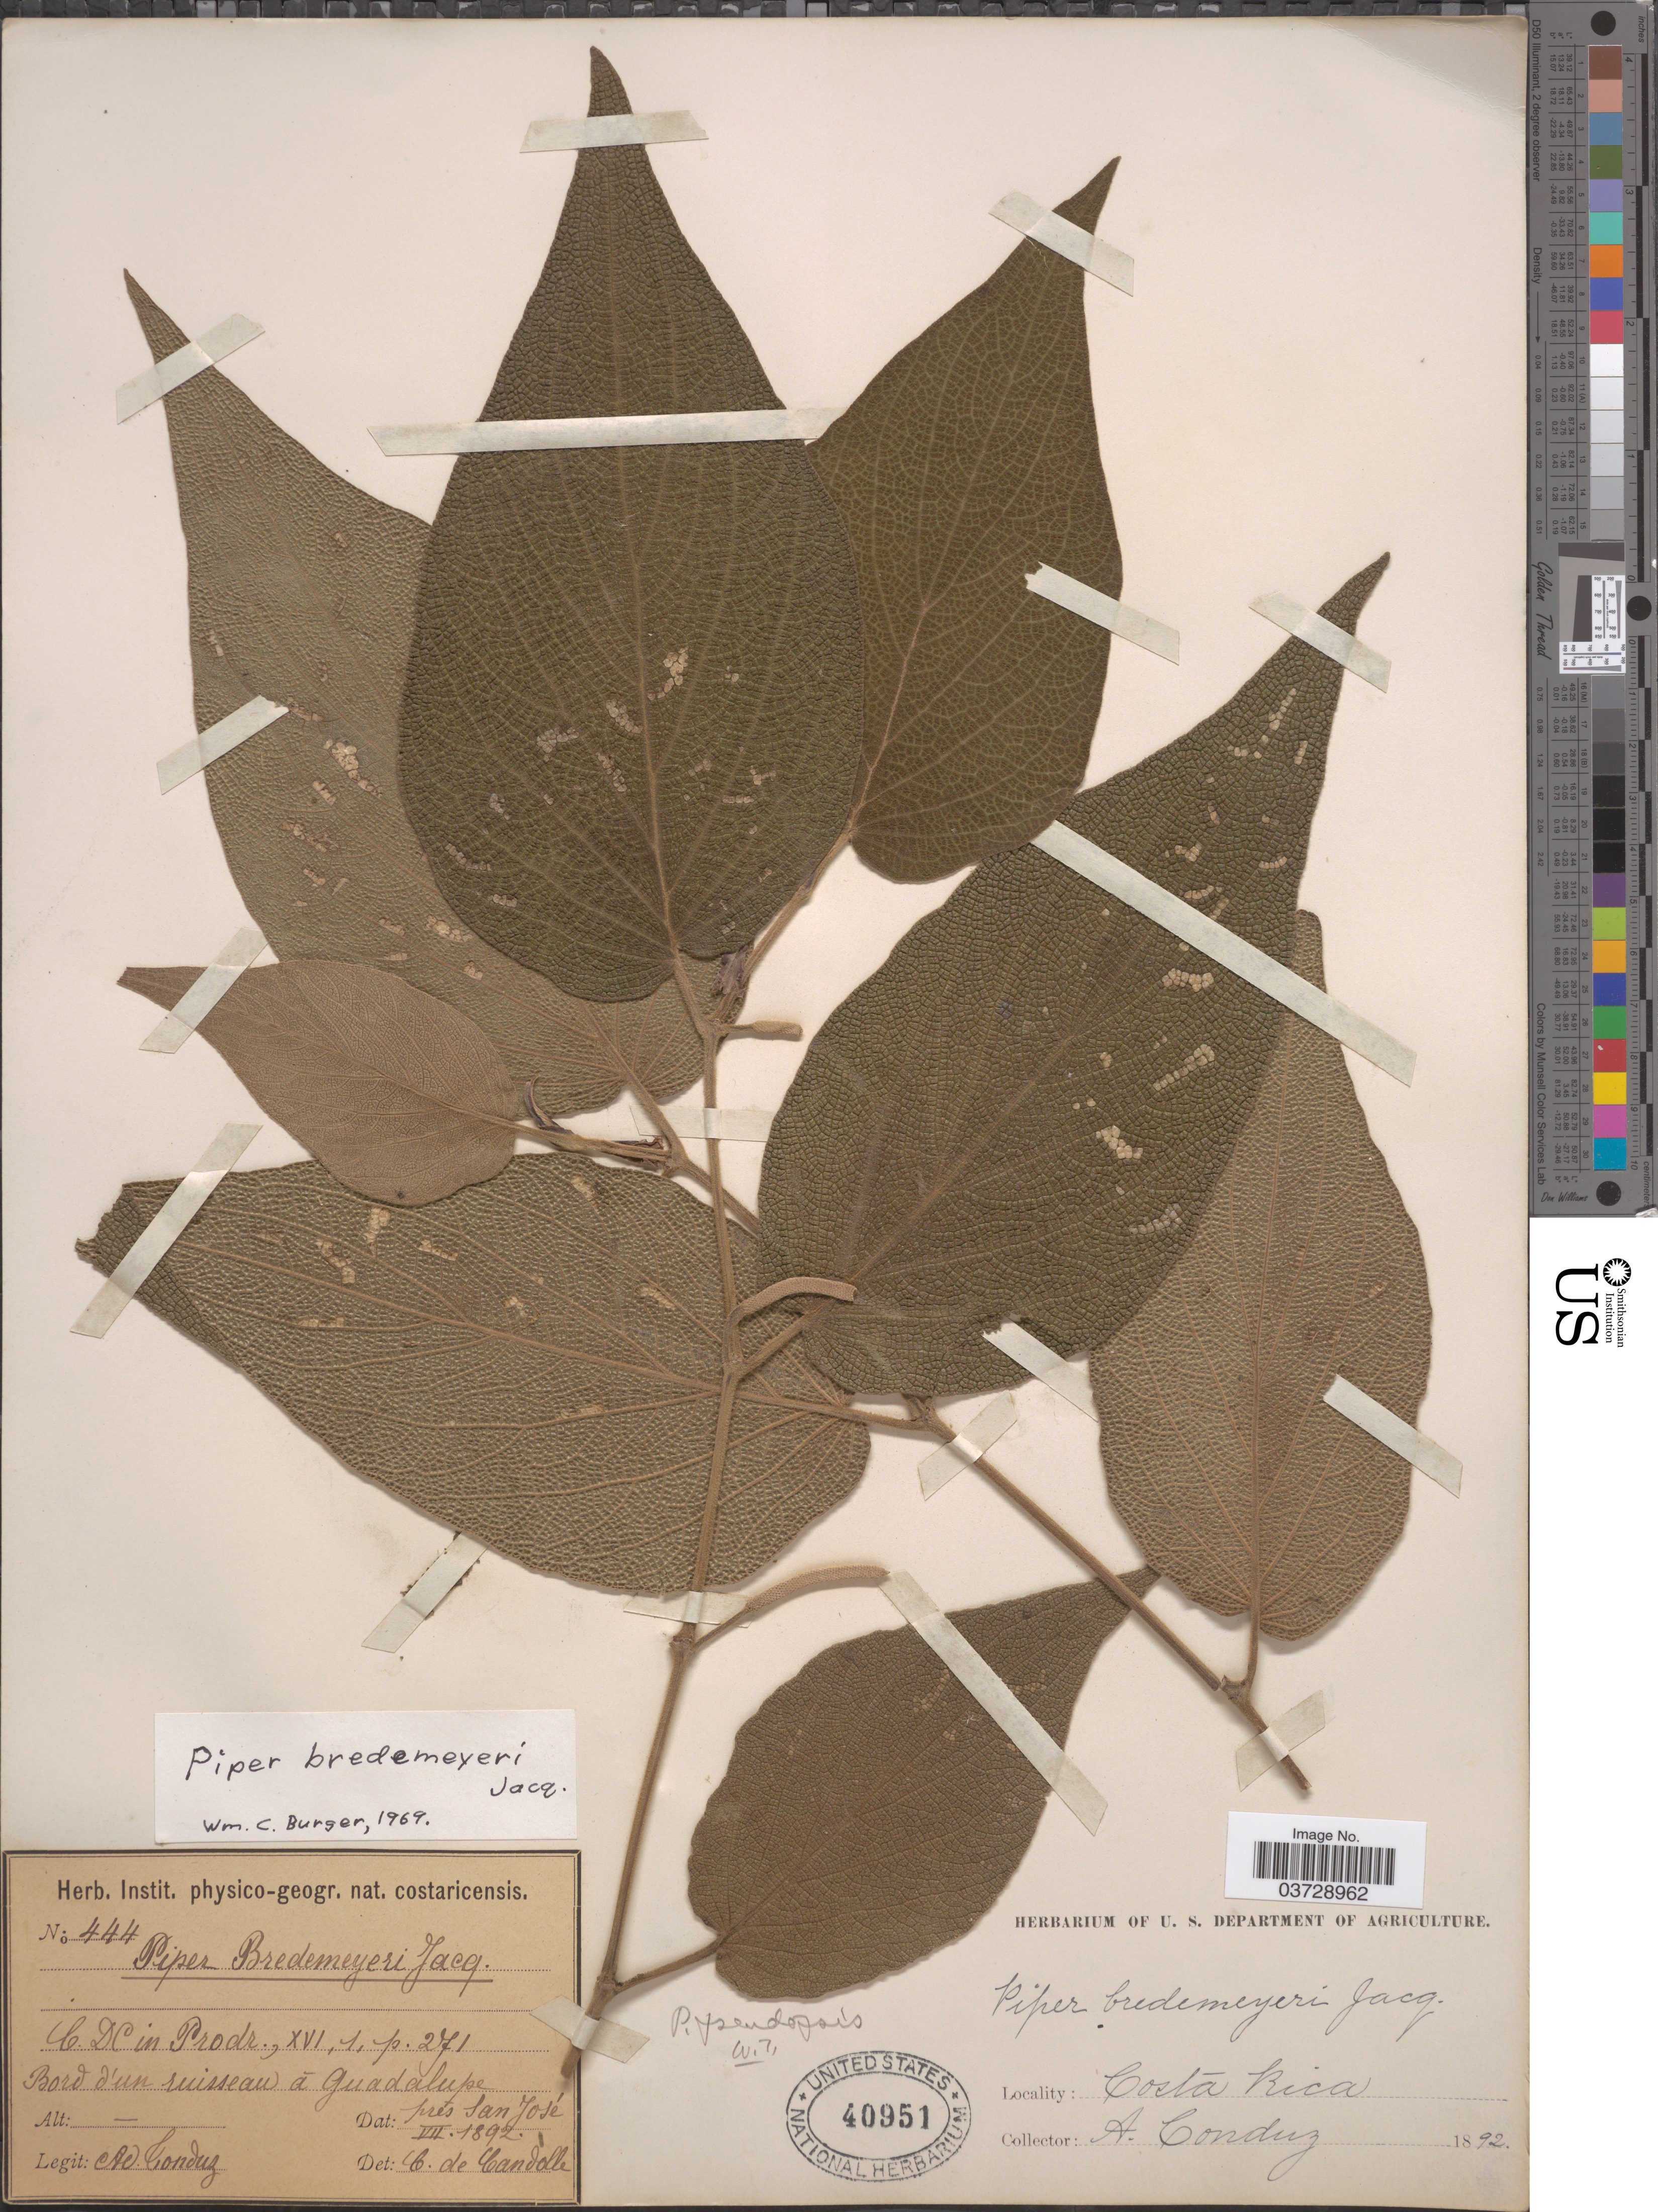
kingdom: Plantae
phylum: Tracheophyta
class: Magnoliopsida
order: Piperales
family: Piperaceae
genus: Piper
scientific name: Piper bredemeyeri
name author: J. Jacq.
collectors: A. Tonduz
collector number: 444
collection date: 1892-07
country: Costa Rica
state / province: San José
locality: Bord d'un ruisseau ā Guadalupe près San José.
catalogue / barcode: US 40951